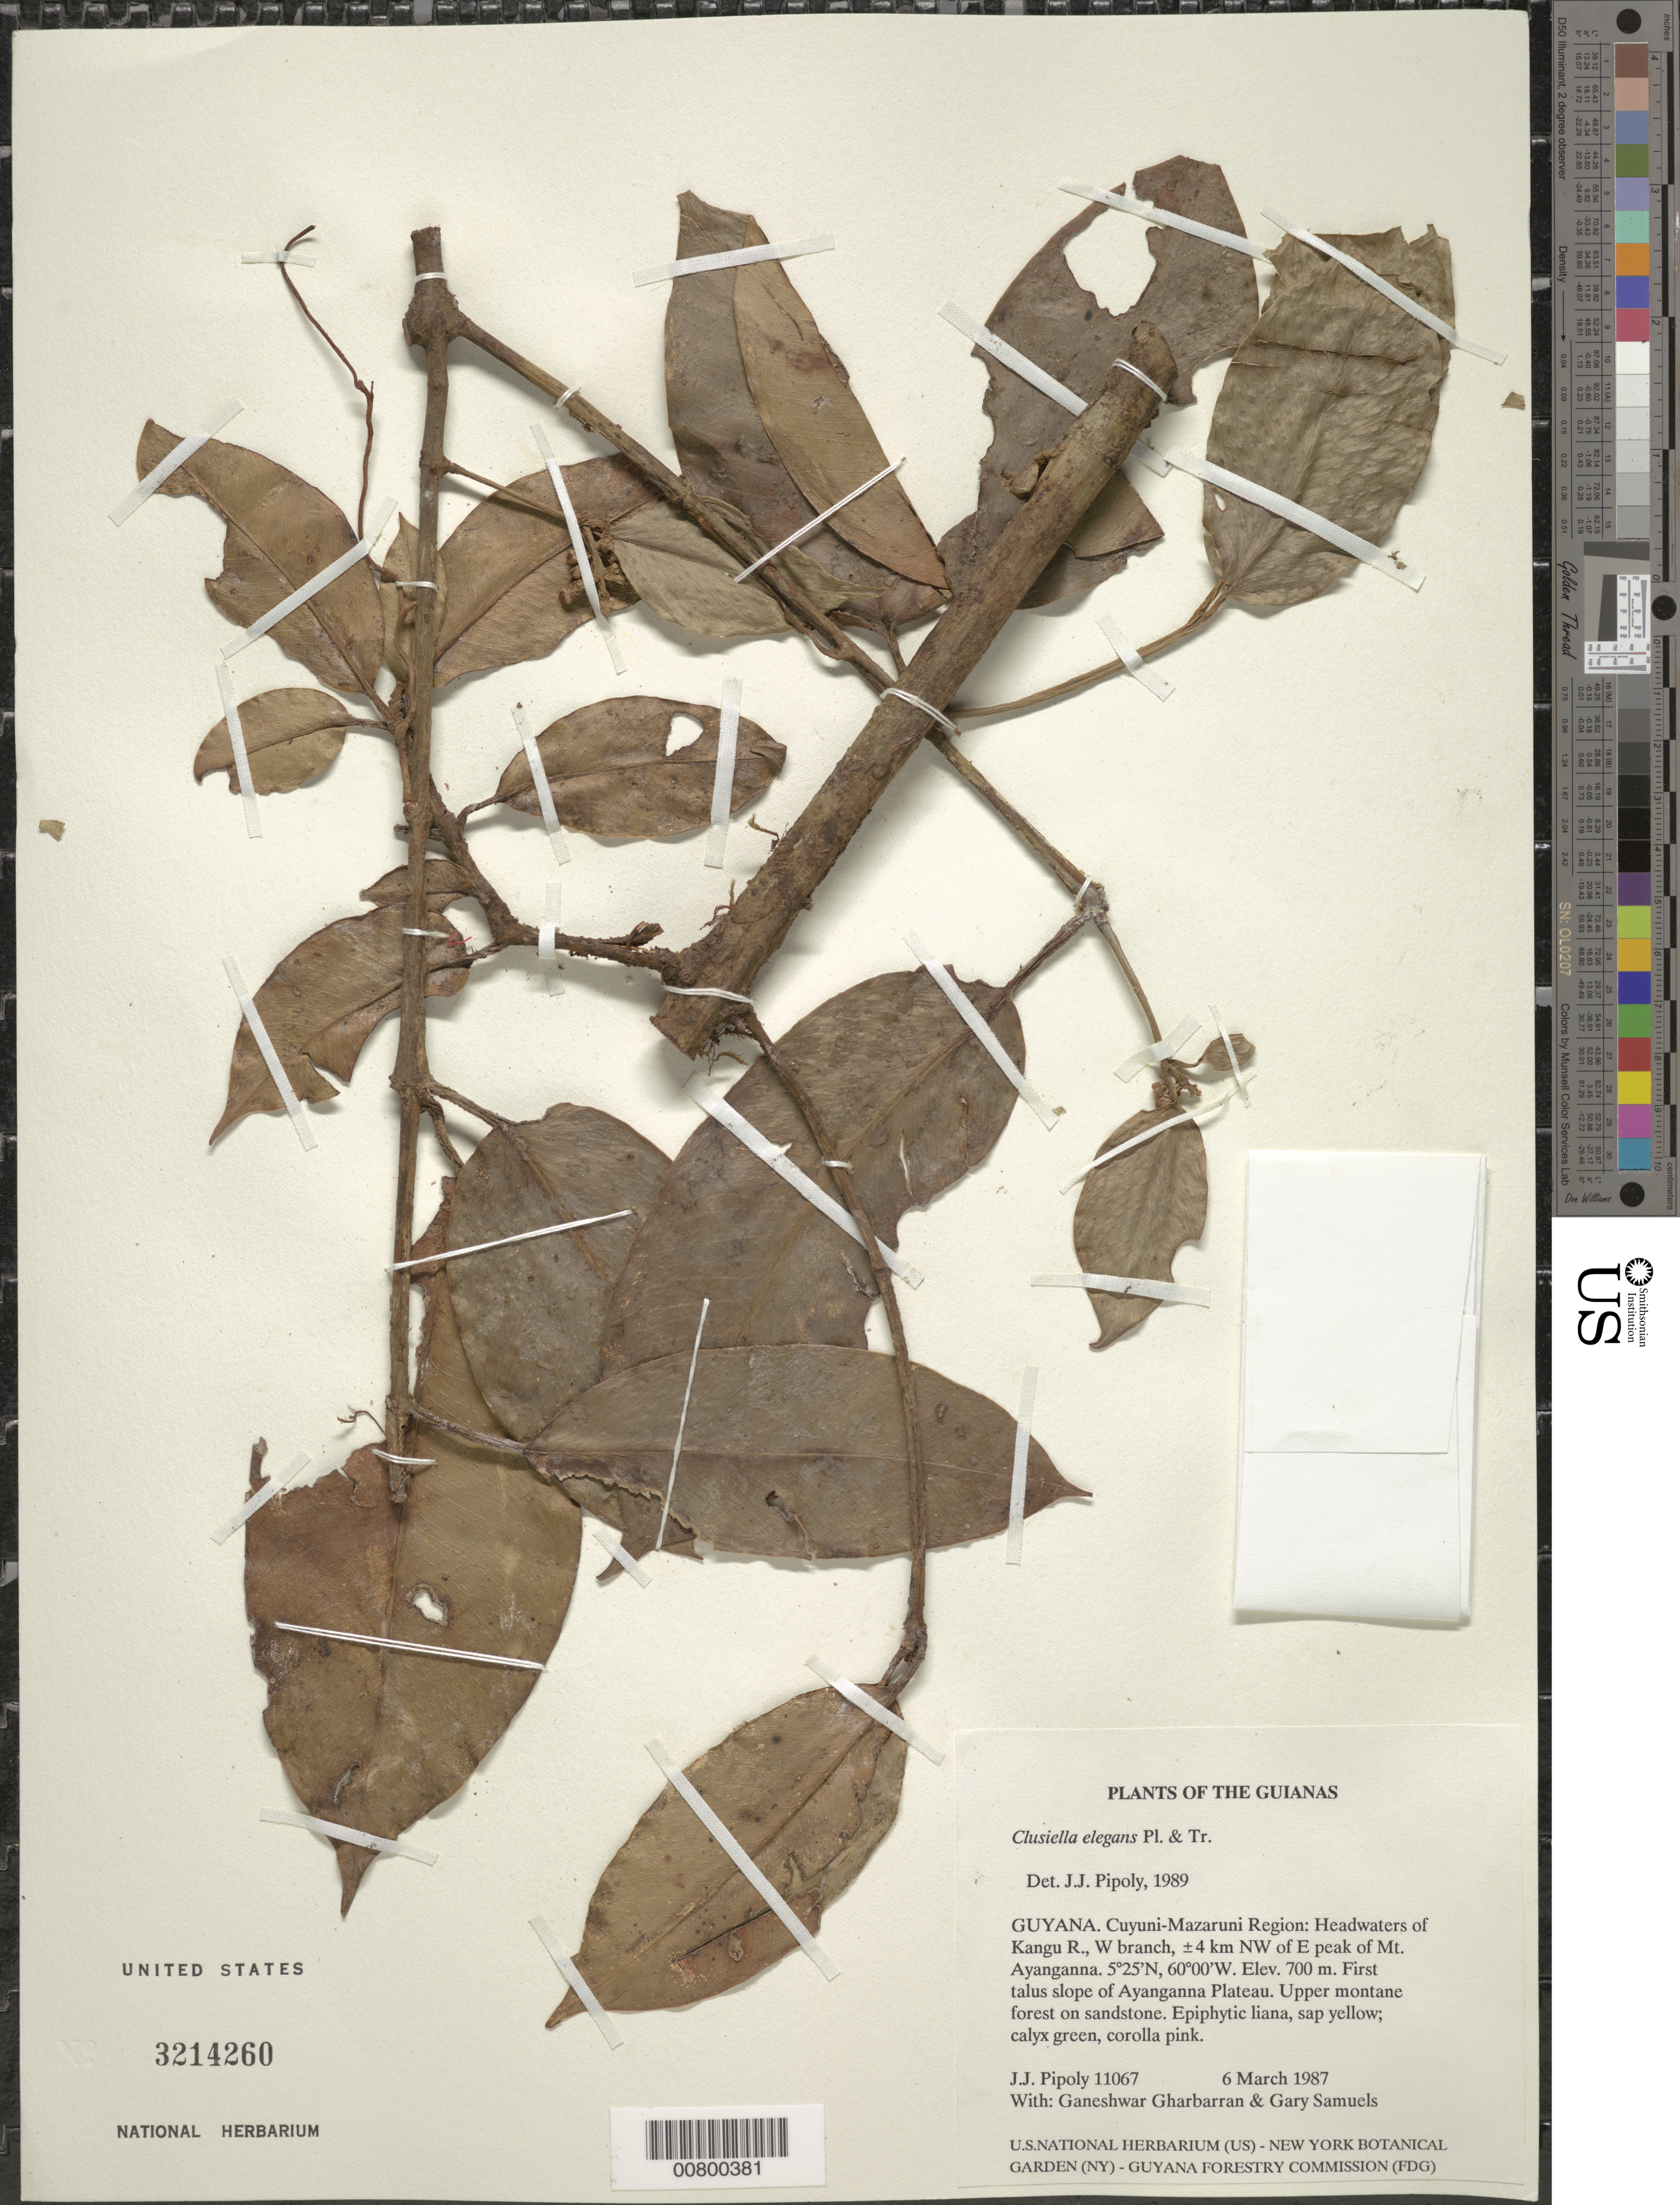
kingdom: Plantae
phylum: Tracheophyta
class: Magnoliopsida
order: Malpighiales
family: Calophyllaceae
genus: Clusiella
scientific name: Clusiella elegans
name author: Planch. & Triana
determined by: Pipoly, J. J., III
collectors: J. J. Pipoly, G. Gharbarran & G. Samuels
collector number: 11067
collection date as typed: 6 March 1987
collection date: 1987-03-06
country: Guyana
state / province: Cuyuni-Mazaruni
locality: Headwaters of Kangu R., W branch; ±4 km NW of E peak of Mt. Ayanganna. First talus slope of plateau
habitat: Upper montane forest on sandstone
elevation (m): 700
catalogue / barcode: US 3214260